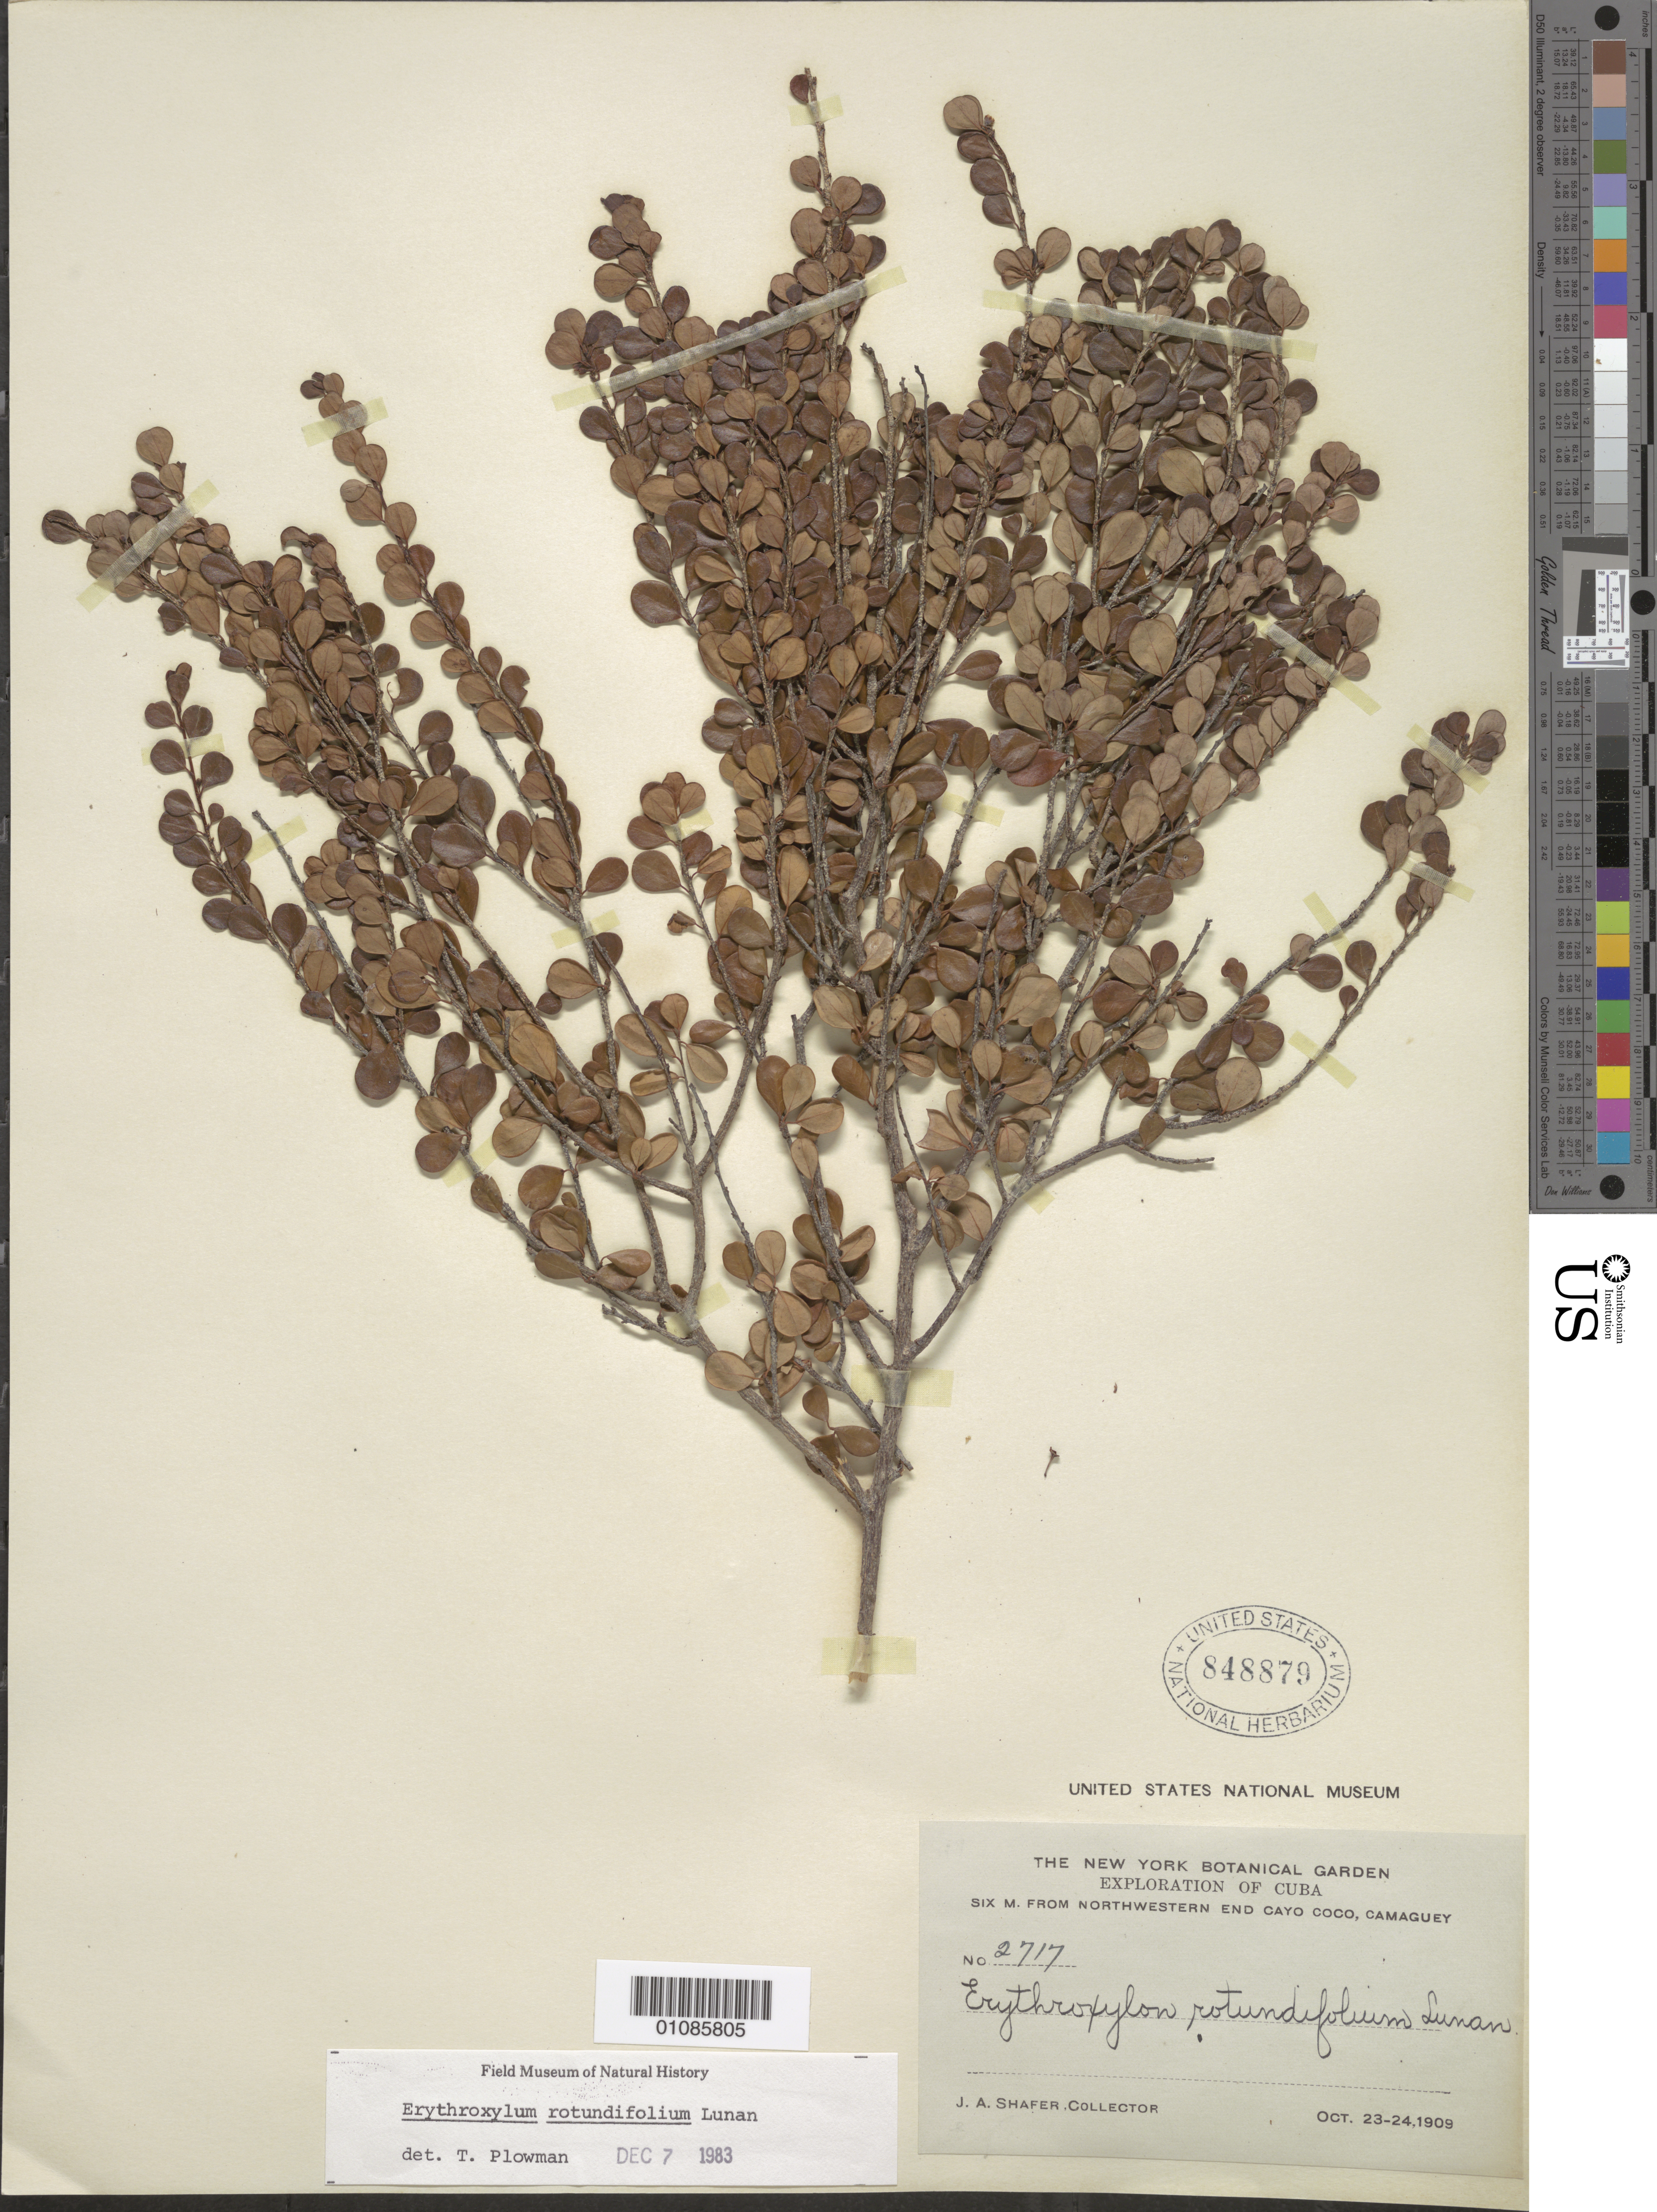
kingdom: Plantae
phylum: Tracheophyta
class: Magnoliopsida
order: Malpighiales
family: Erythroxylaceae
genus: Erythroxylum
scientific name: Erythroxylum rotundifolium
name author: Lunan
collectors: J. A. Shafer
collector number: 2717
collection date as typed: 23 Oct 1909 to 24 Oct 1909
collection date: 1909-10-23/1909-10-24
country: Cuba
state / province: Camagüey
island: Cuba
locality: Six miles from NorthWestern end Cayo coco, camaguey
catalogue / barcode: US 848879